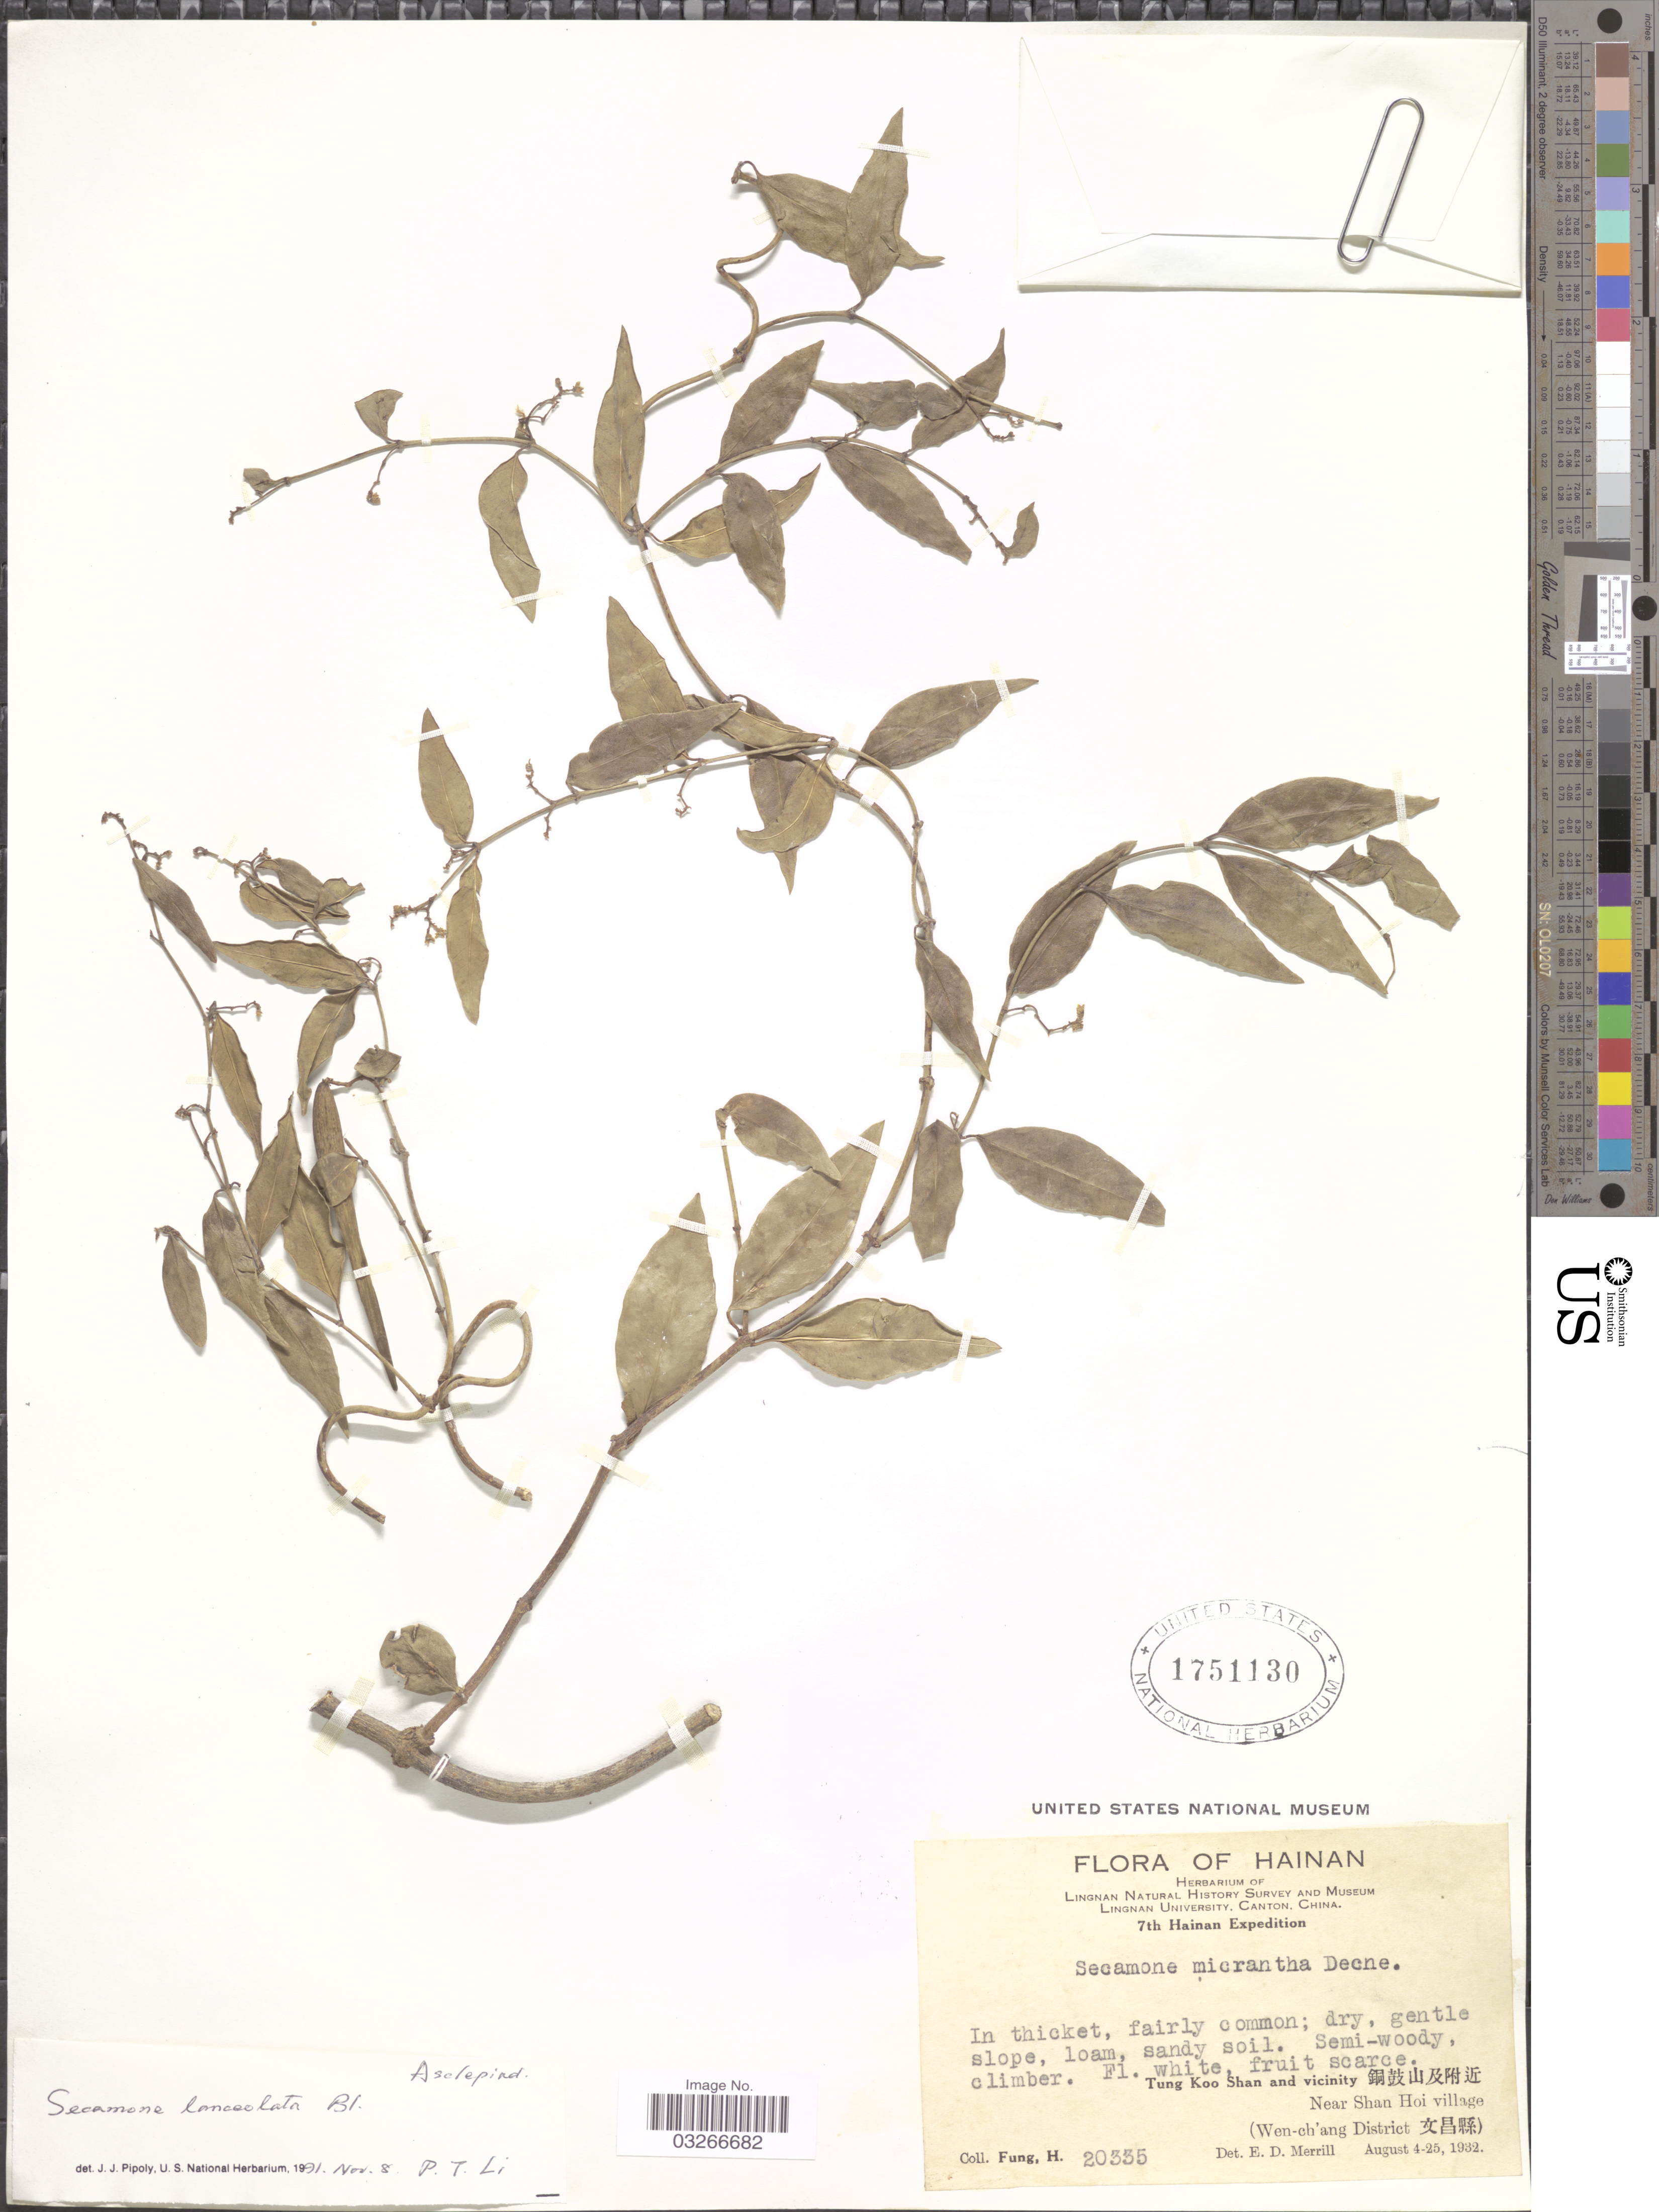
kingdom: Plantae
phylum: Tracheophyta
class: Magnoliopsida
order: Gentianales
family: Apocynaceae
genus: Secamone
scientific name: Secamone lanceolata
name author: Blume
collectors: H. Fung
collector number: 20335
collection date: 1932-08-04/1932-08-25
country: China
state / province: Hainan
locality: Tung Koo Shan and vicinity. X. Near Shan Hoi village. (Wen-ch'ang District X).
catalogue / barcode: US 1751130